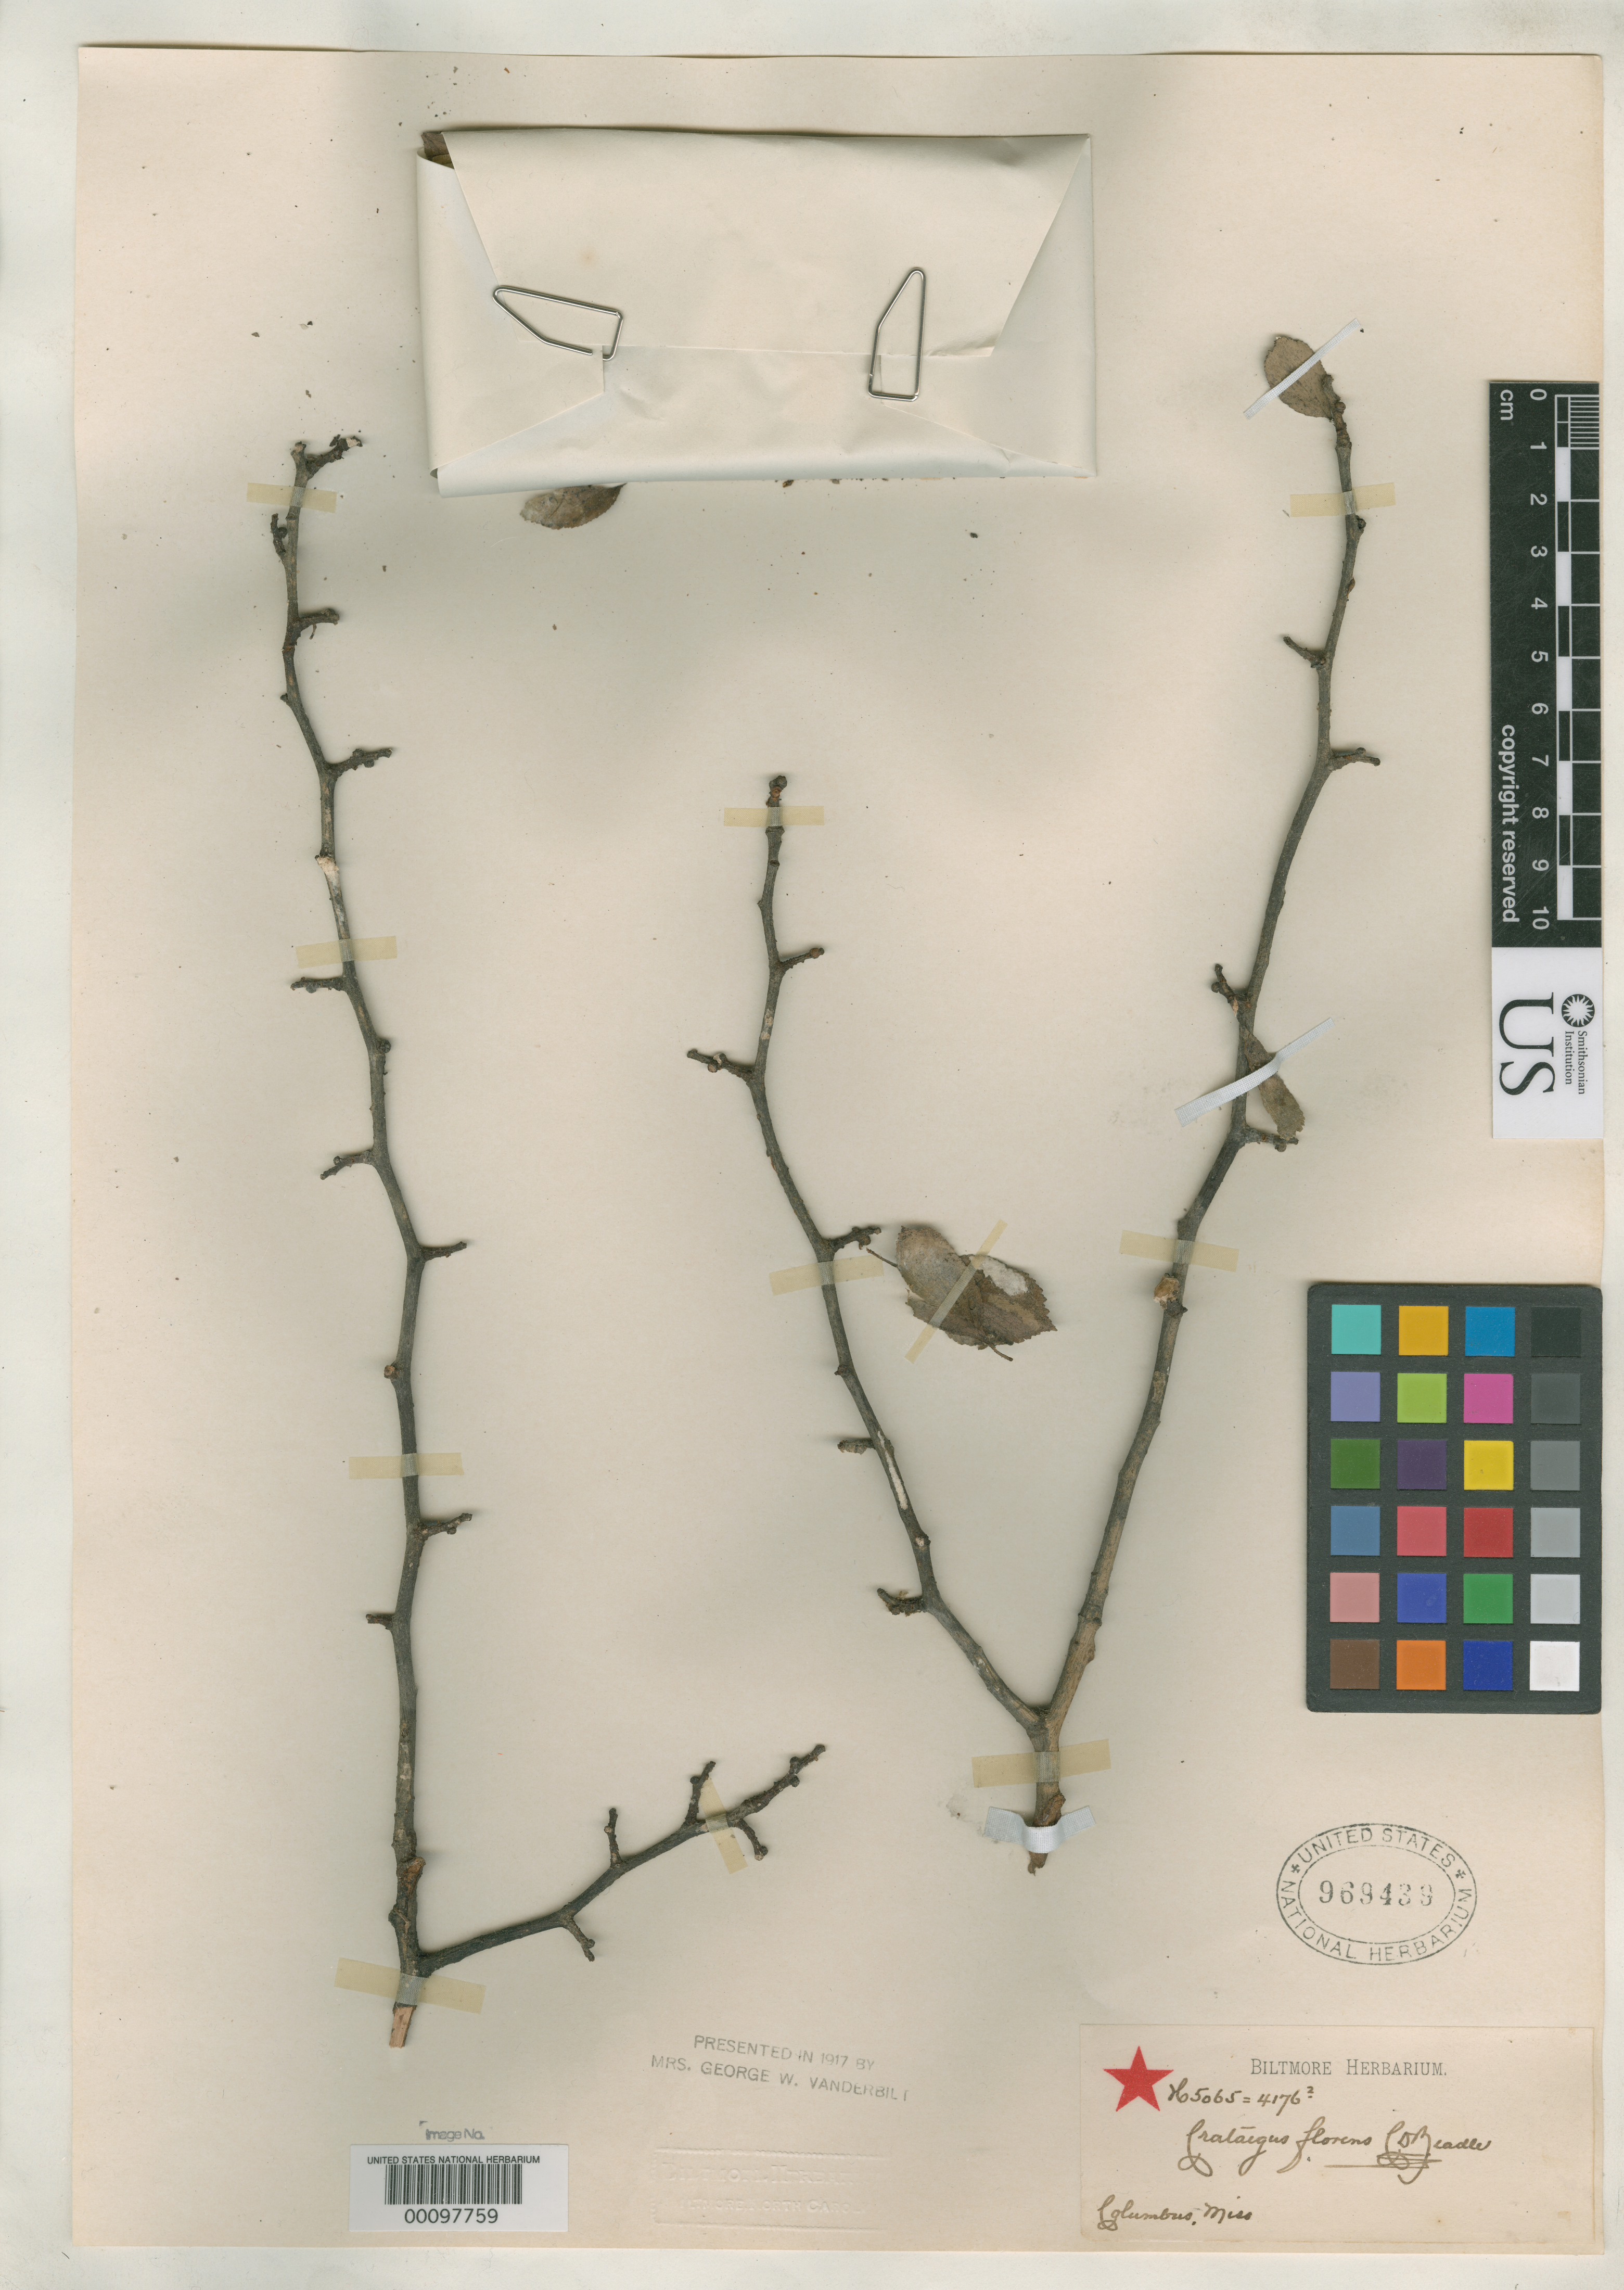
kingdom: Plantae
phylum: Tracheophyta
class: Magnoliopsida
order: Rosales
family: Rosaceae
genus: Crataegus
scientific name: Crataegus florens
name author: Beadle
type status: Syntype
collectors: ex herb. Biltmore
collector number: H 5065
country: United States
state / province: Mississippi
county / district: Lowndes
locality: Columbus.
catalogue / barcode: US 969439